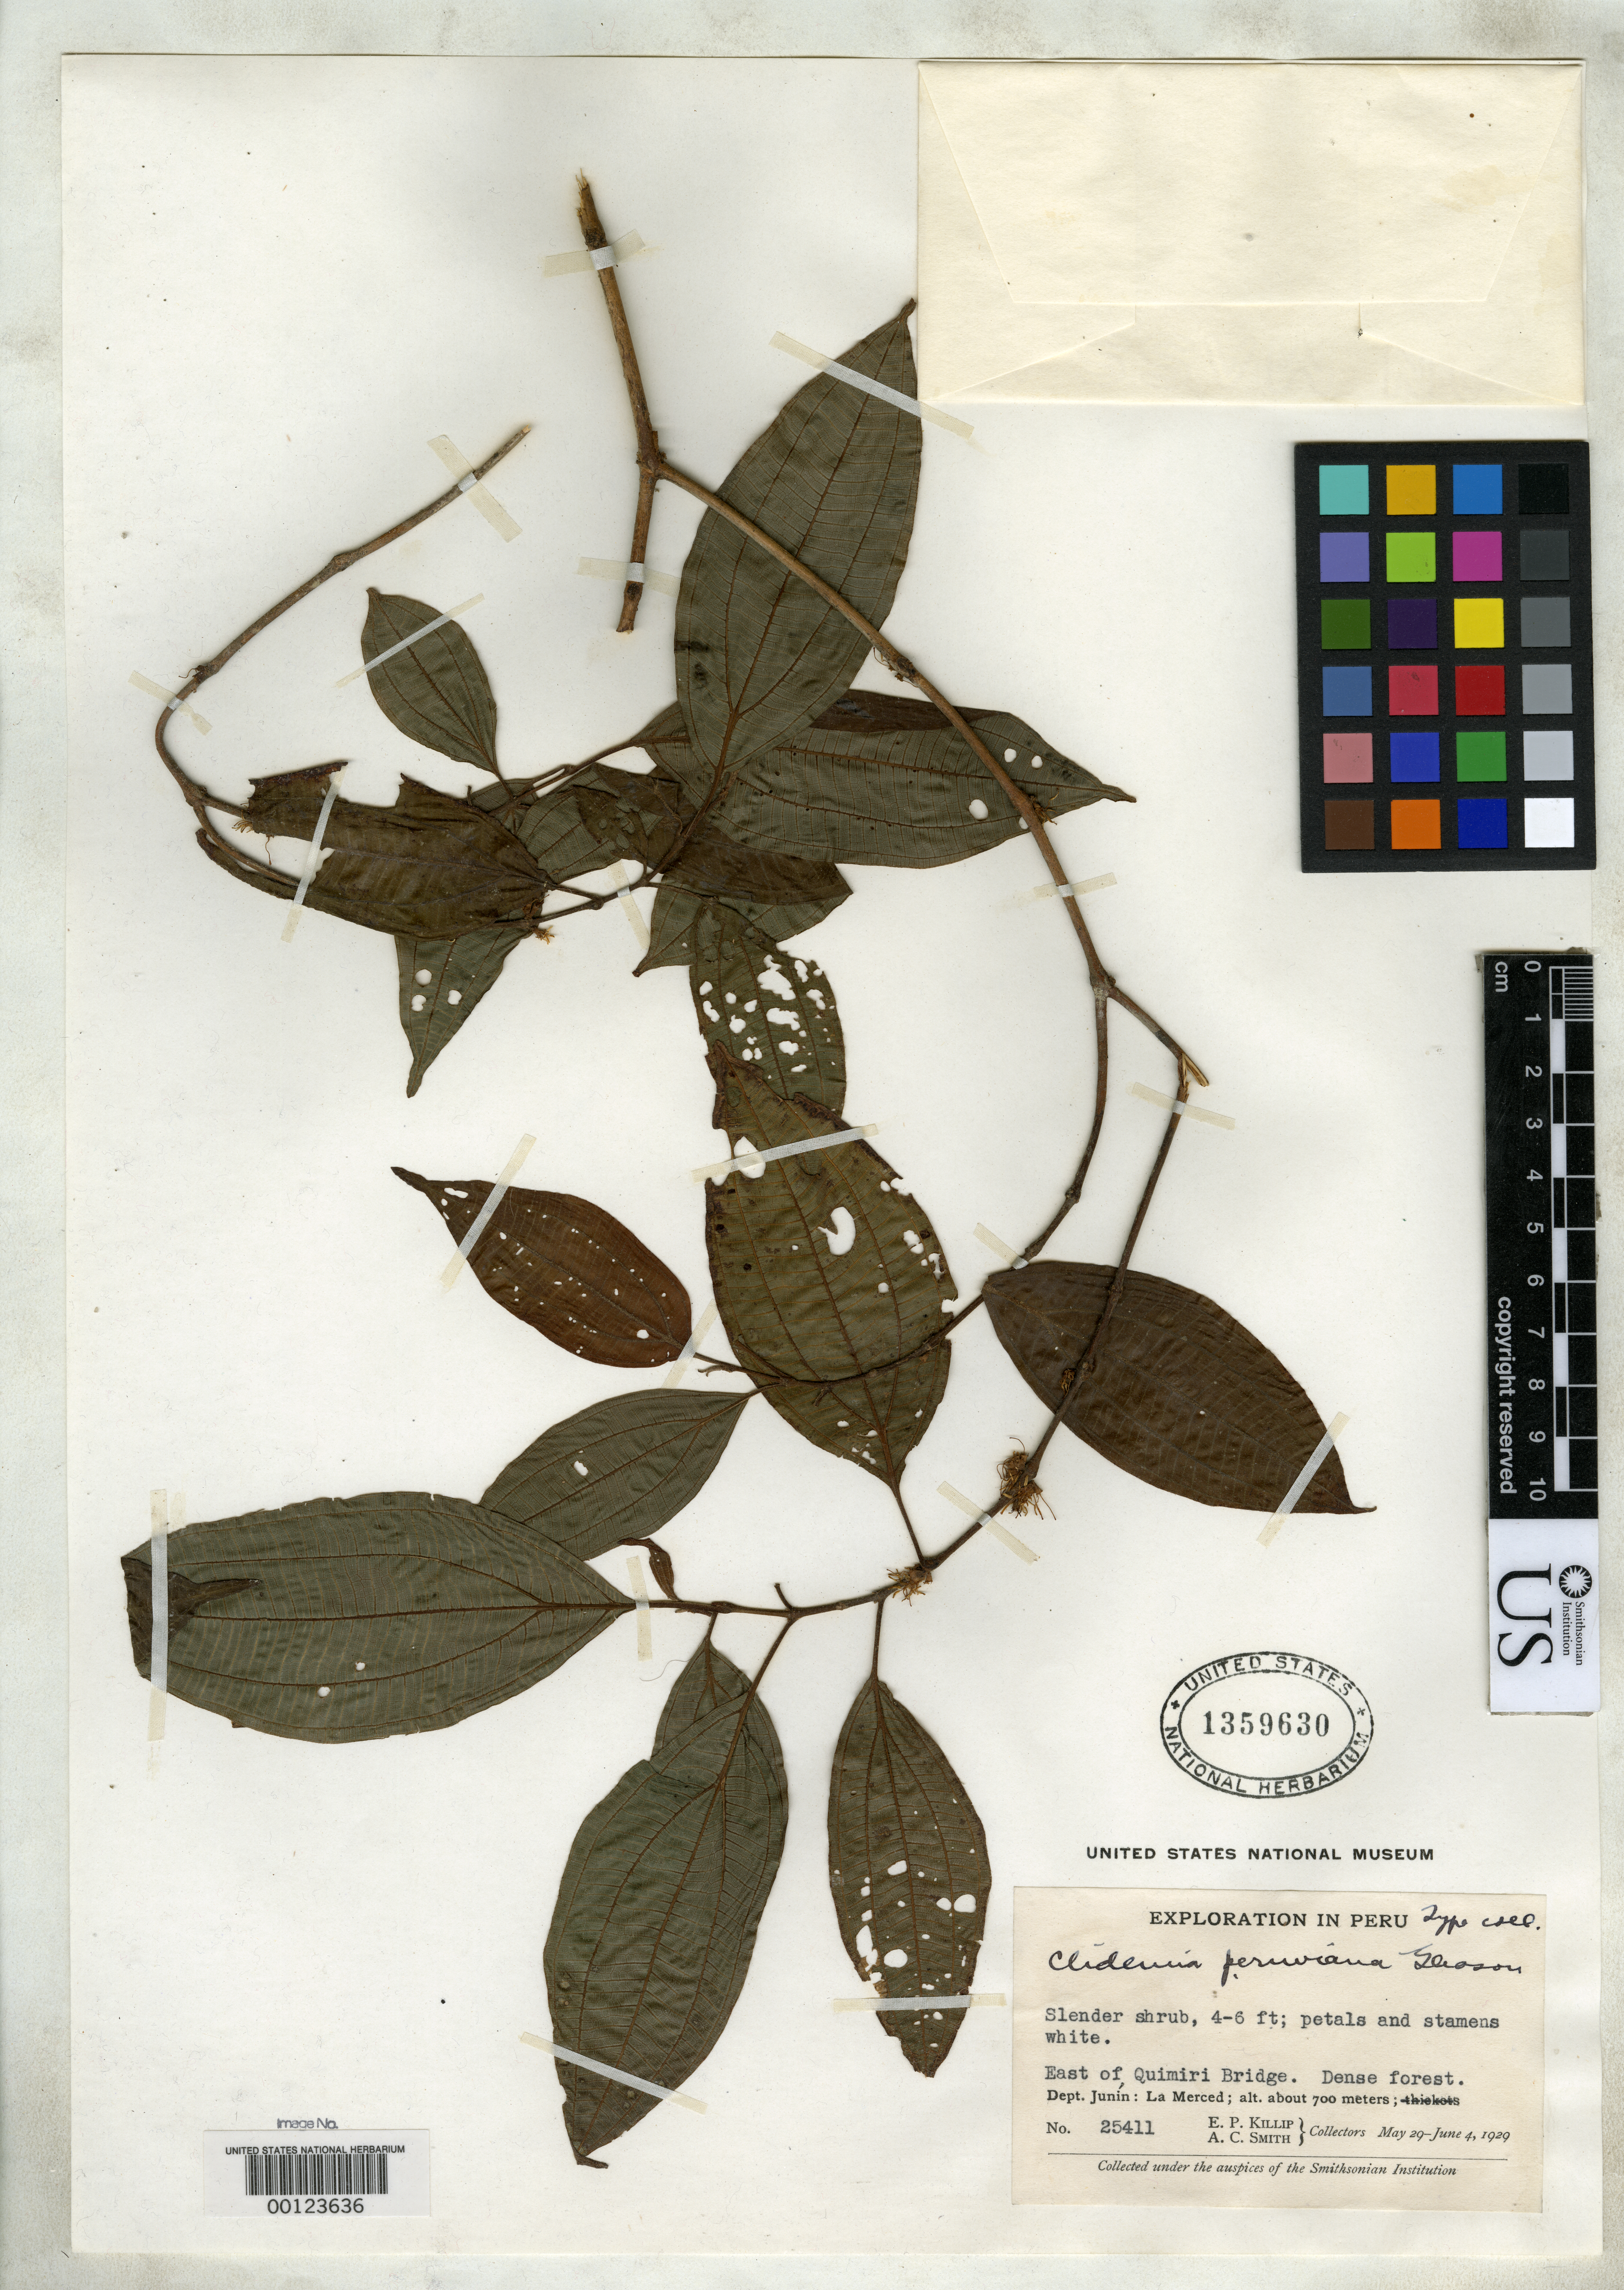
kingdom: Plantae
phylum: Tracheophyta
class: Magnoliopsida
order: Myrtales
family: Melastomataceae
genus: Clidemia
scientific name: Clidemia peruviana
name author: Gleason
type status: Isotype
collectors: E. P. Killip & A. C. Smith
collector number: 25411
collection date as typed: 29 May 1929 to 04 Jun 1929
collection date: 1929-05-29/1929-06-04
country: Peru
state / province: Junín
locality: La Merced.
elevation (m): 700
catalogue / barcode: US 1359630